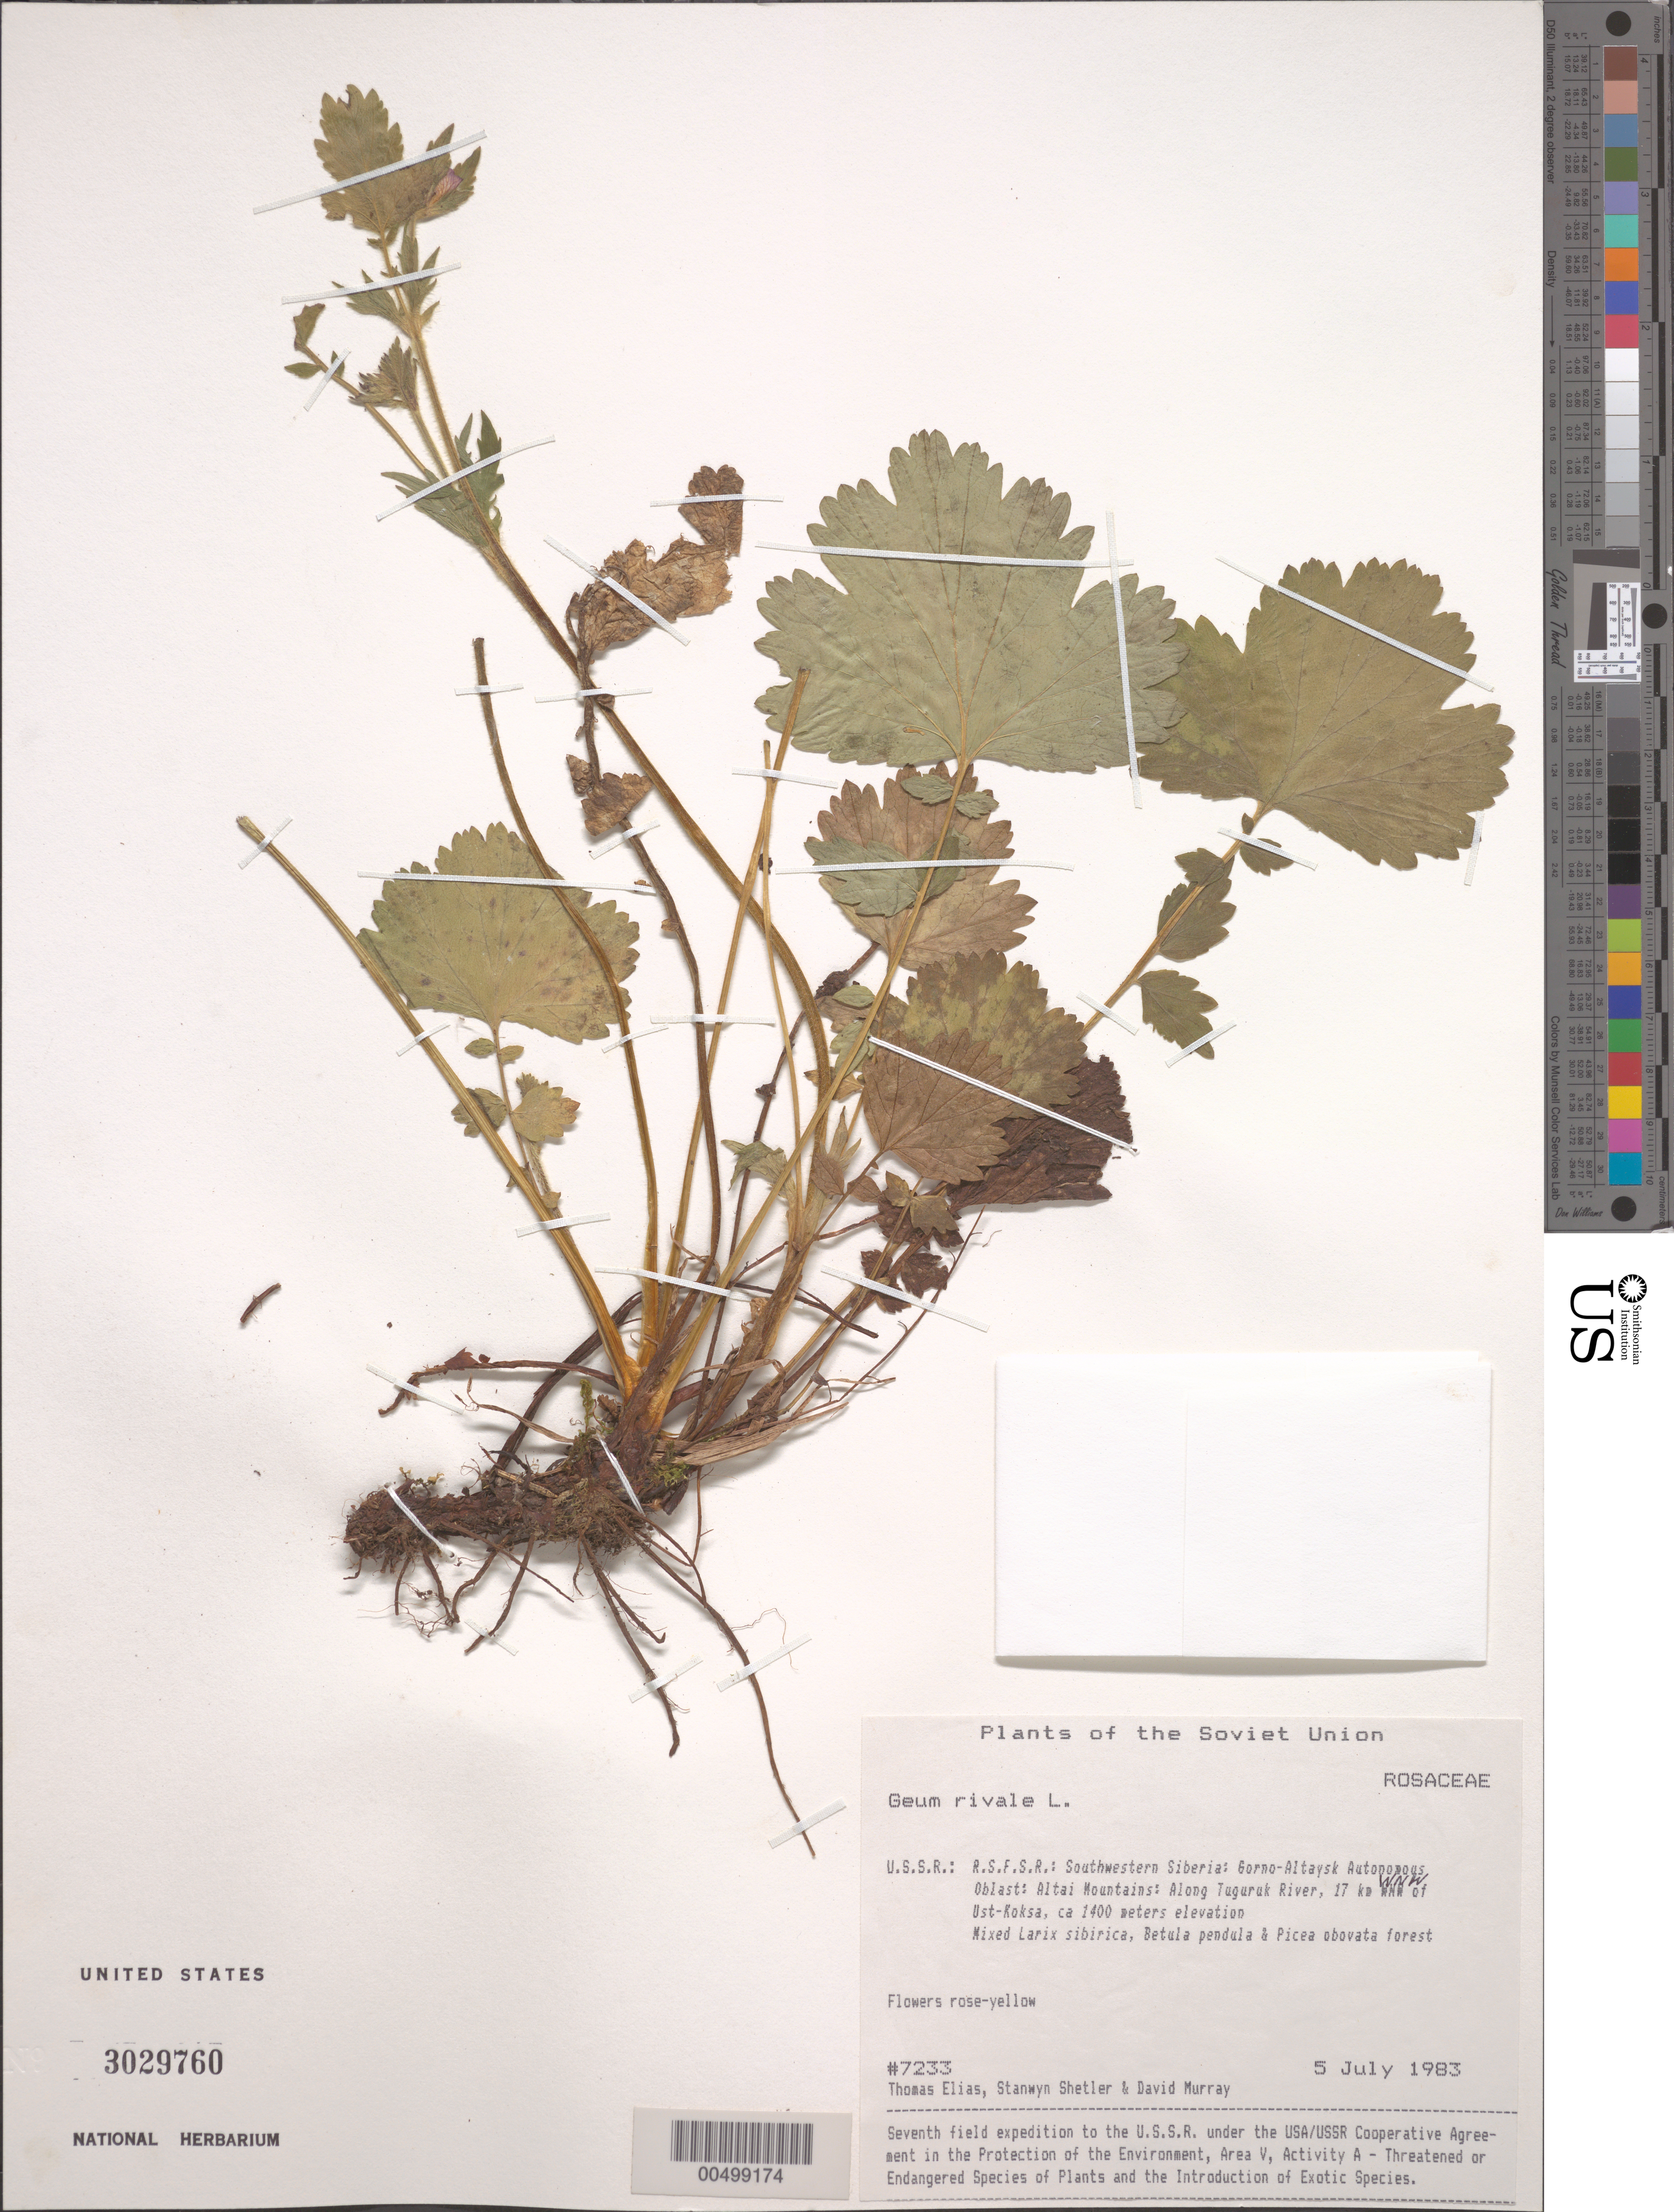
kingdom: Plantae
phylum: Tracheophyta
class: Magnoliopsida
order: Rosales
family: Rosaceae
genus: Geum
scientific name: Geum rivale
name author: L.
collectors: T. Elias, S. Shetler & D. F. Murray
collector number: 7233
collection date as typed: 05 Jul 1983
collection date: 1983-07-05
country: Russian Federation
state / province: Altai Republic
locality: Altai Mountains, along Tuguruk River, 17 km WNW of Ust-Koksa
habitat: mixed Larix sibirica, Betula pendula and Picea obovata forest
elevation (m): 1400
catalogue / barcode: US 3029760